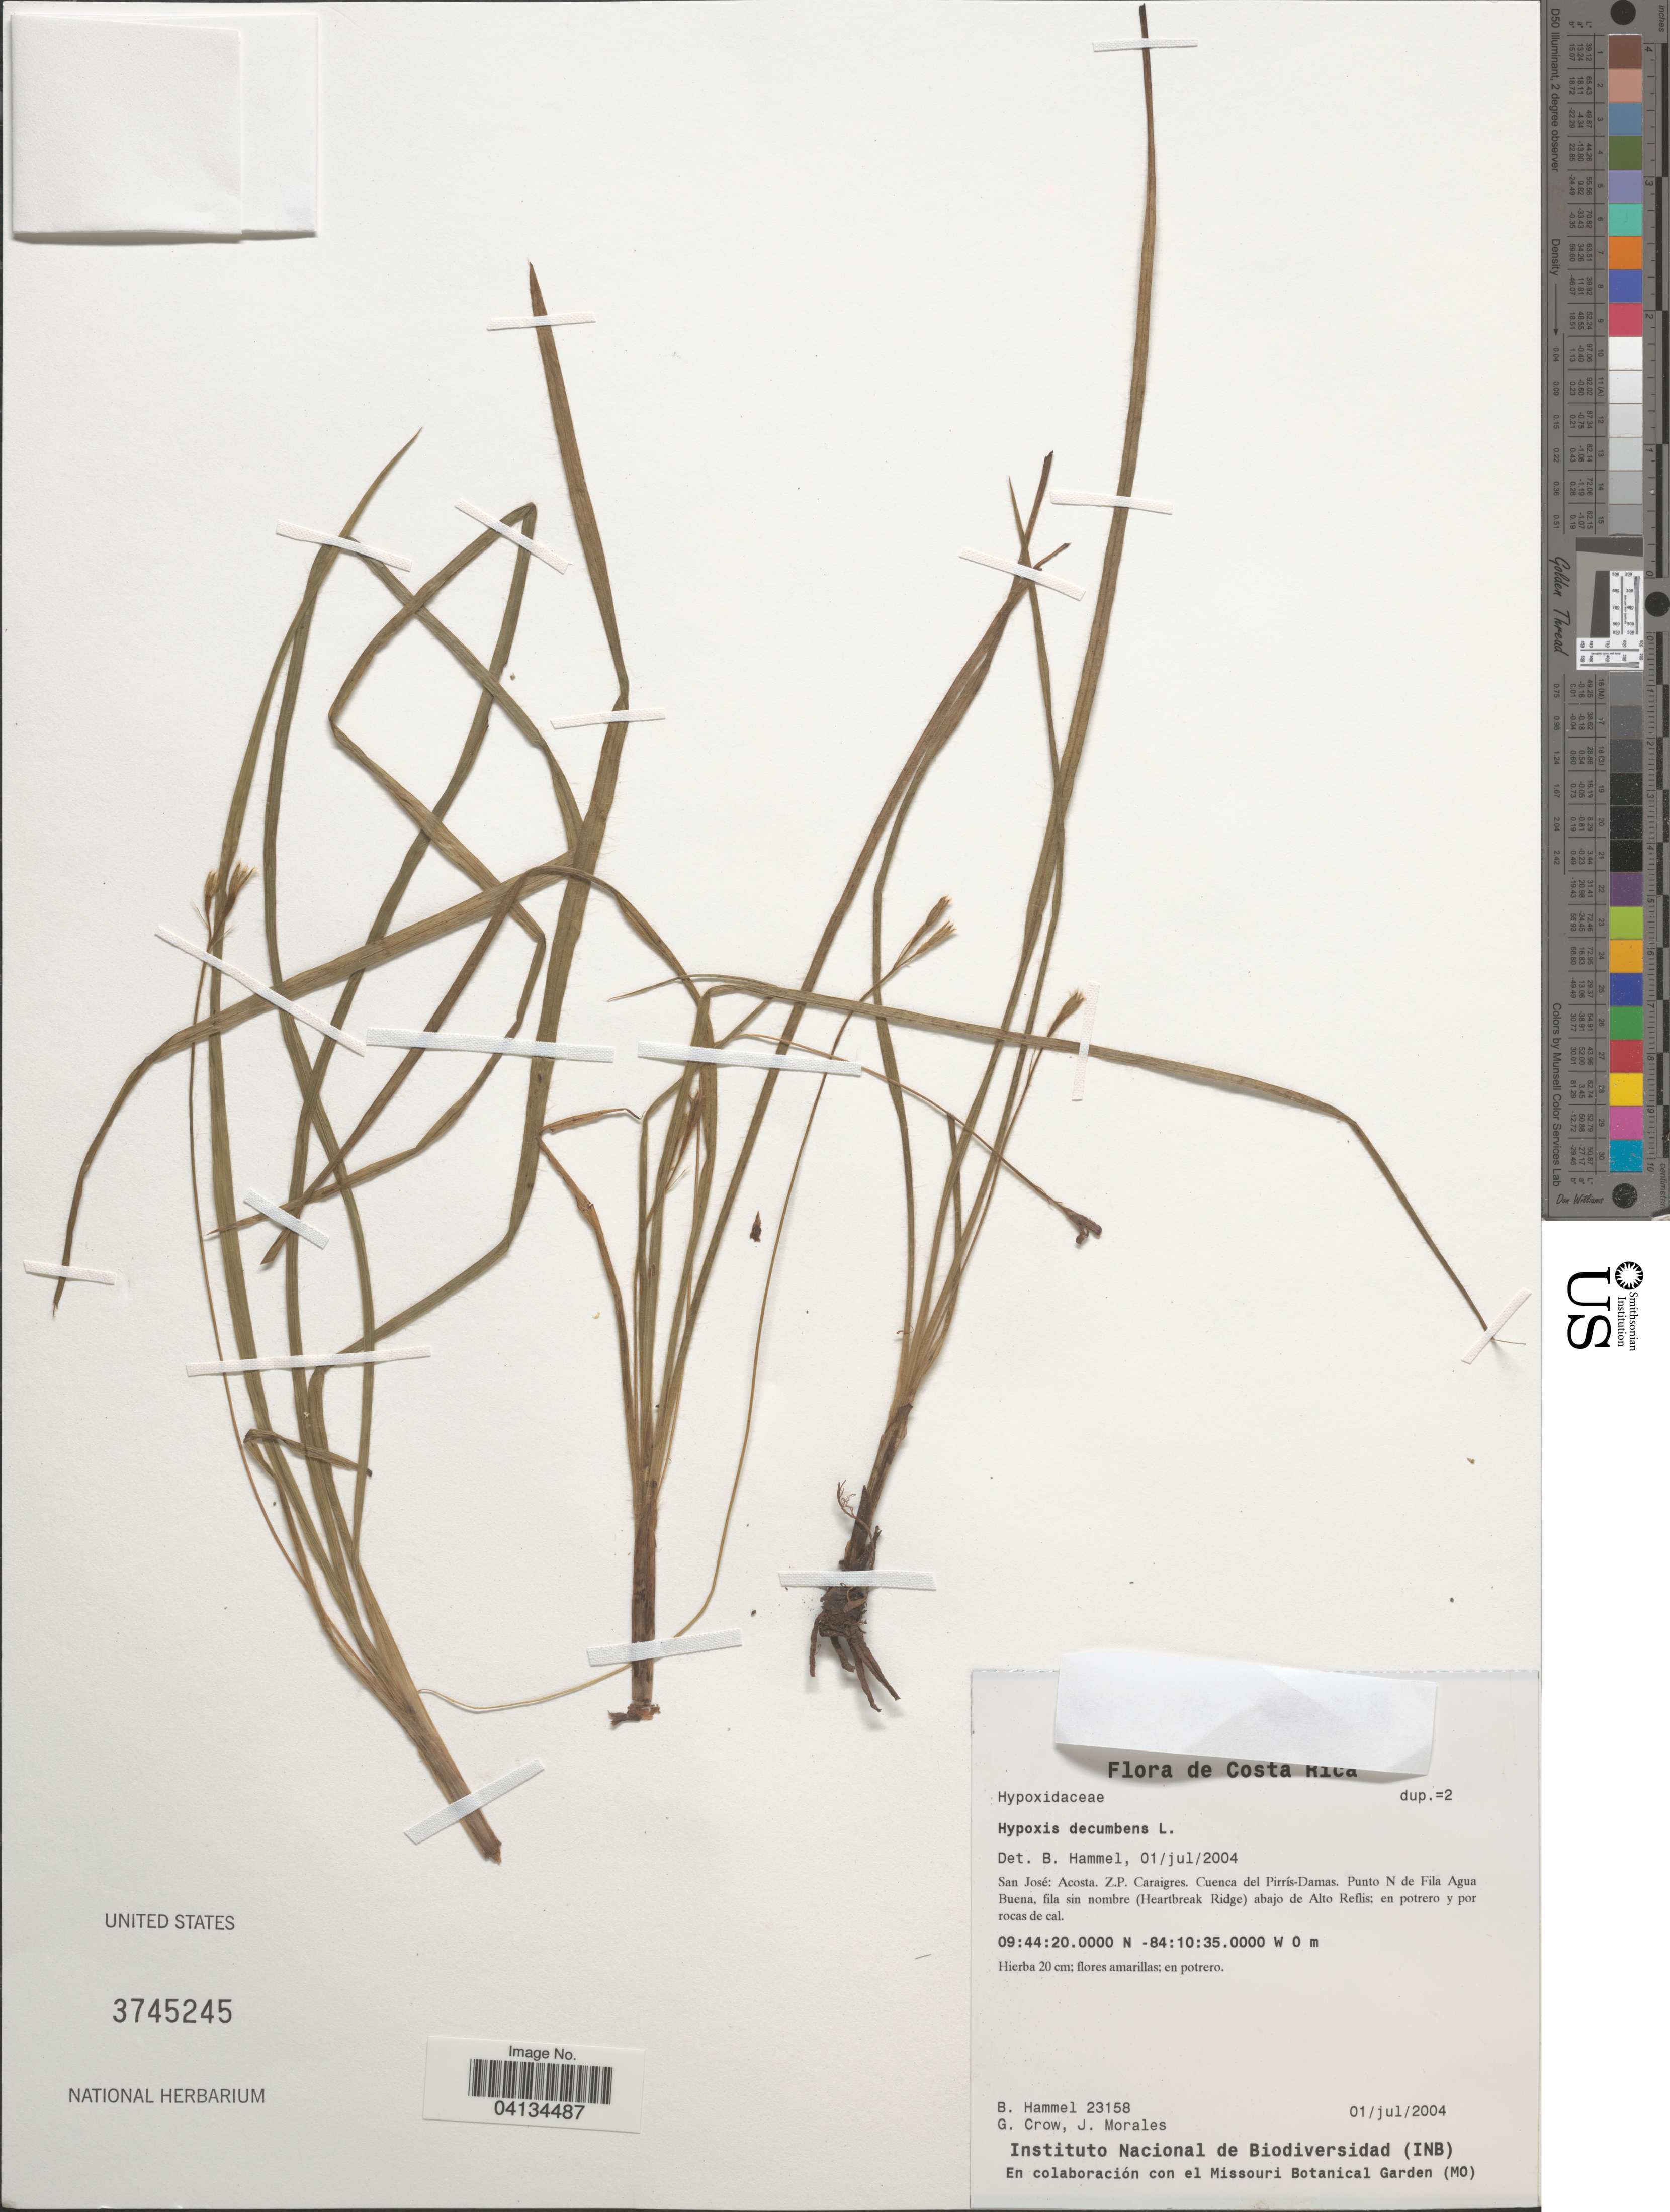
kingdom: Plantae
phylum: Tracheophyta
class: Liliopsida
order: Asparagales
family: Hypoxidaceae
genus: Hypoxis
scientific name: Hypoxis decumbens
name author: L.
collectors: B. Hammel, G. Crow & J. Morales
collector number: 23158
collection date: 2004-07-01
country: Costa Rica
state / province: San José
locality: Acosta. Z.P. Caraigres. Cuenca del Pirrís-Damas. Punto N de Fila Agua Buena, fila sin nombre (Heartbreak Ridge) abajo de Alto Reflis.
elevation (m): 0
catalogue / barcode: US 3745245